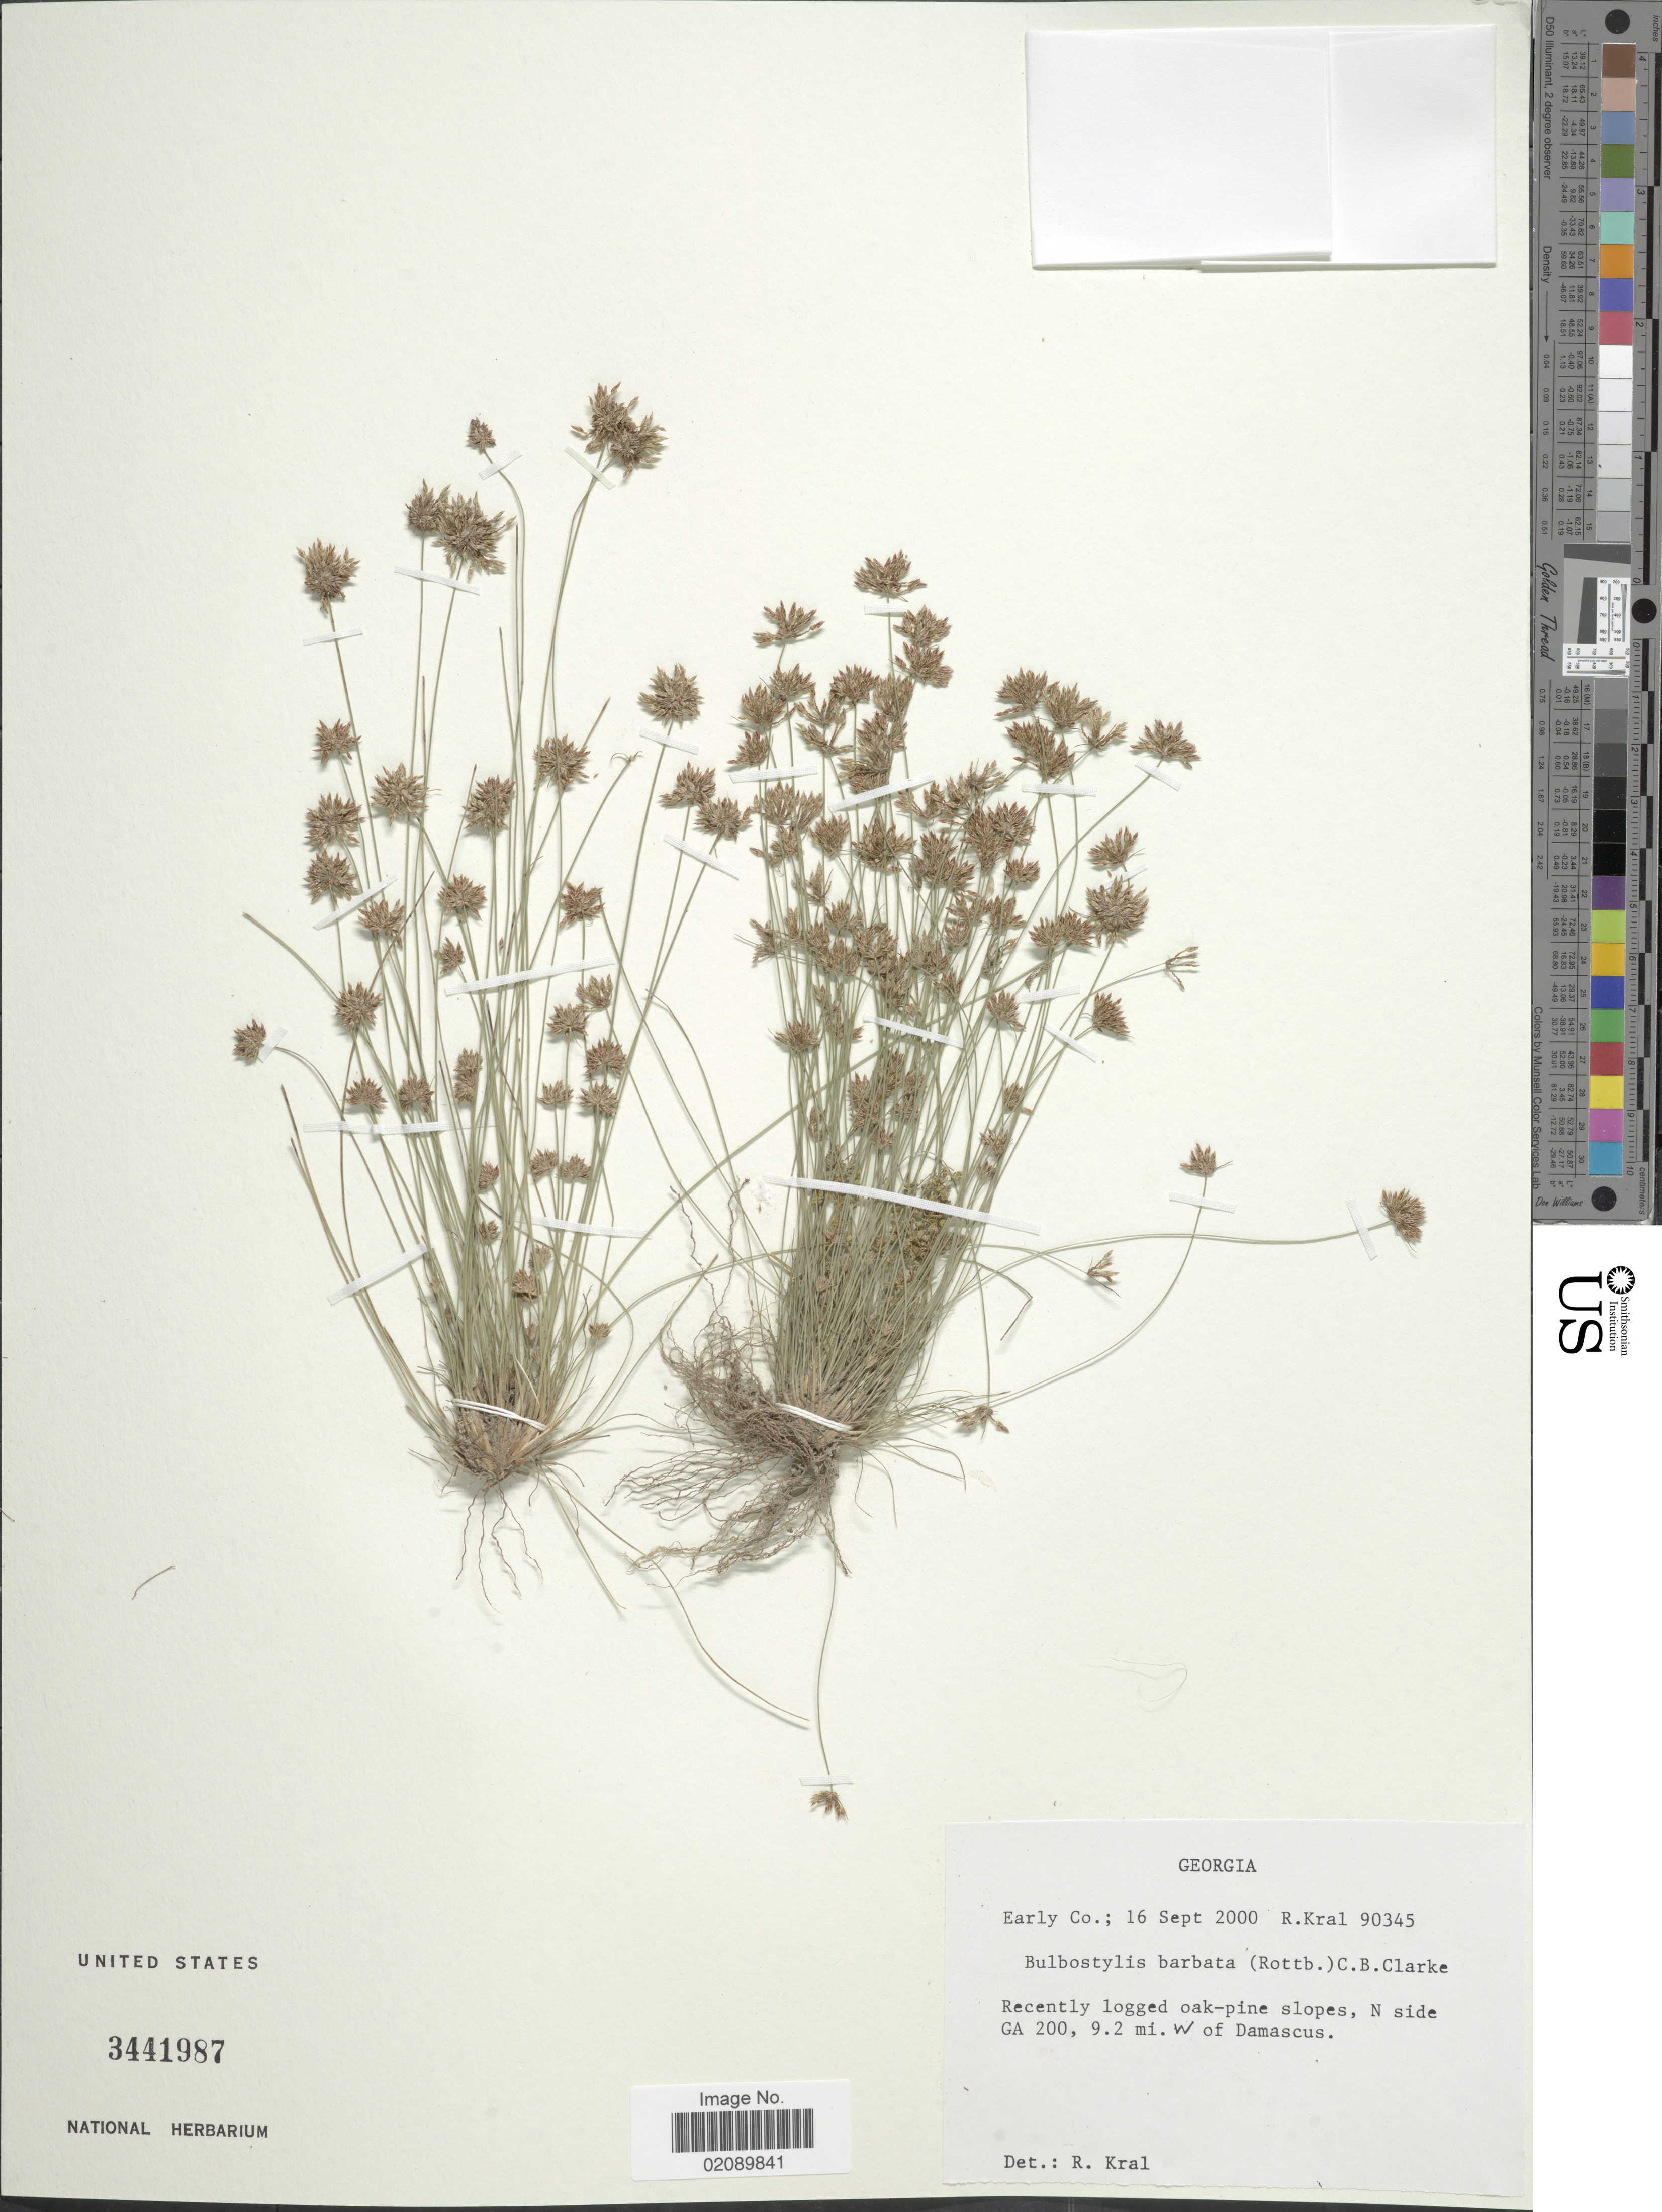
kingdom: Plantae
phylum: Tracheophyta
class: Liliopsida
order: Poales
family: Cyperaceae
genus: Bulbostylis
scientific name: Bulbostylis barbata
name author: (Rottb.) C.B. Clarke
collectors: R. Kral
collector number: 90345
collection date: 2000-09-16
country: United States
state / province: Georgia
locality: Early Co. Recently logged oak-pine slopes, N side GA 200, 9.2 mi. W of Damascus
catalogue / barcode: US 3441987